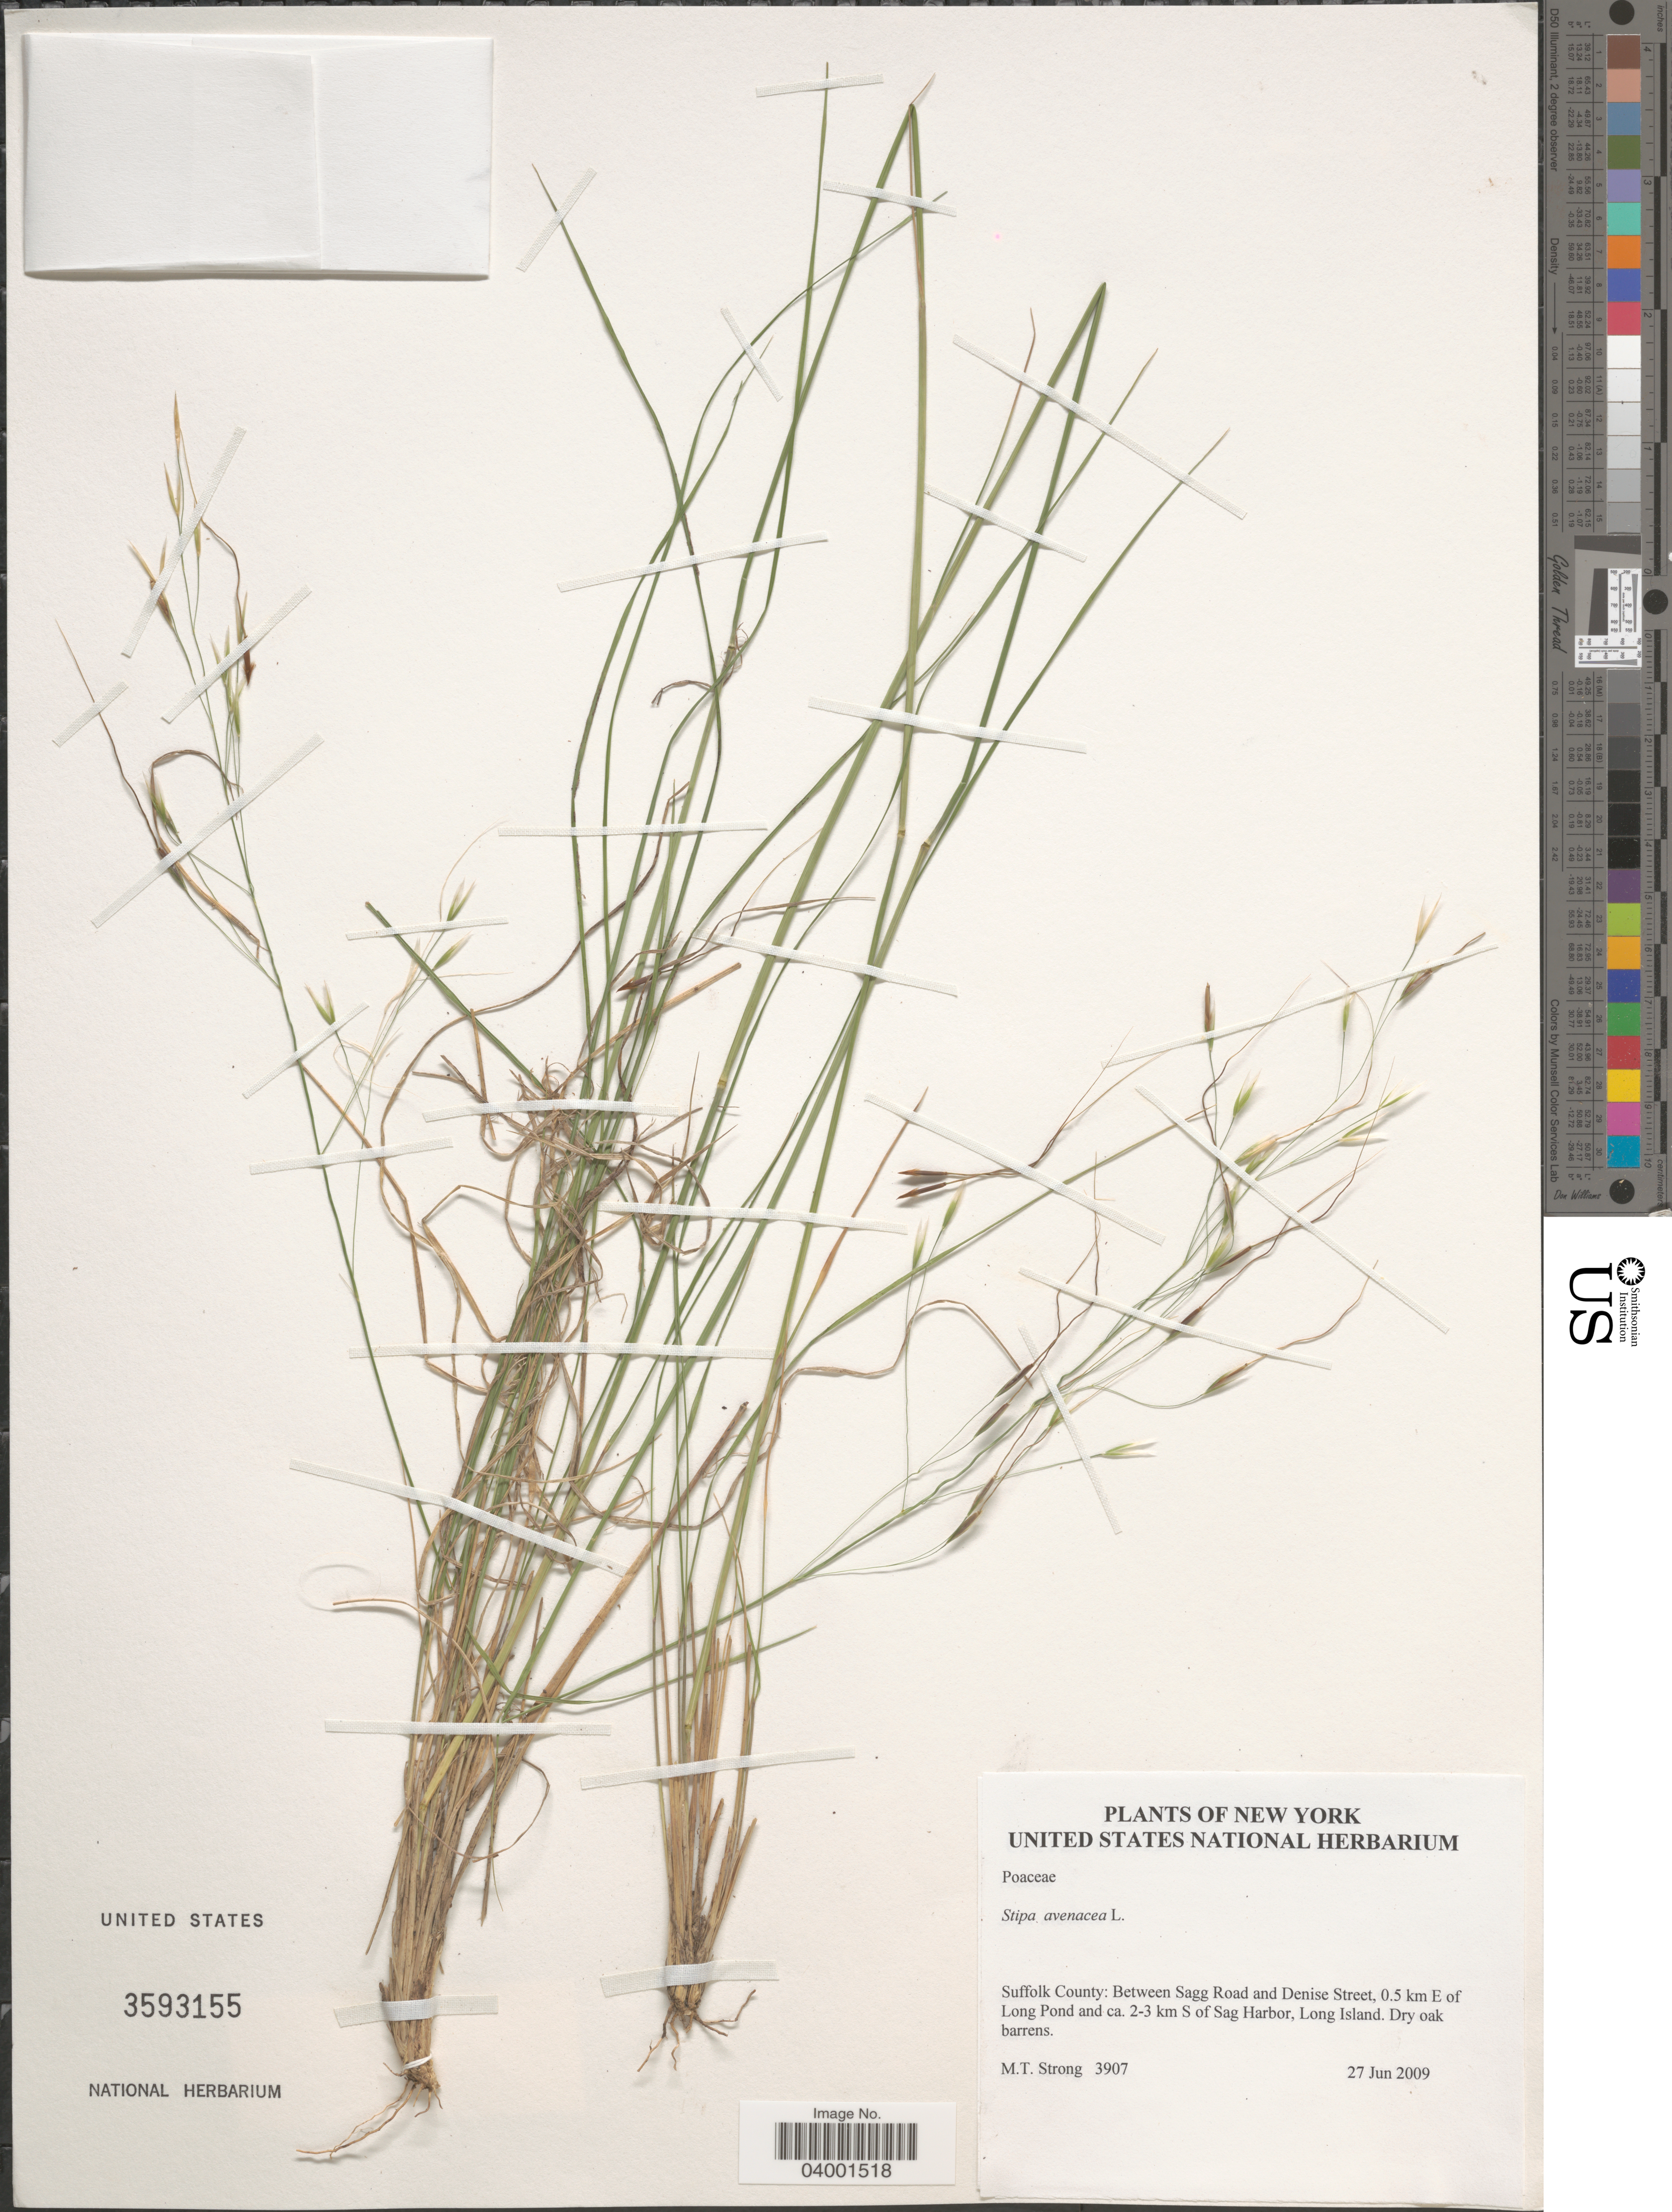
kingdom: Plantae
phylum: Tracheophyta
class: Liliopsida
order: Poales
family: Poaceae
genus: Piptochaetium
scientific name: Piptochaetium avenaceum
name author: (L.) Parodi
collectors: M. T. Strong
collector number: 3907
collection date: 2009-06-27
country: United States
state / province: New York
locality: Suffolk County: Between Sagg Road and Denise Street, 0.5 km E. of Long Pond and ca. 2-3 km S of Sag Harbor, Long Island. Dry oak barrens.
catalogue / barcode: US 3593155